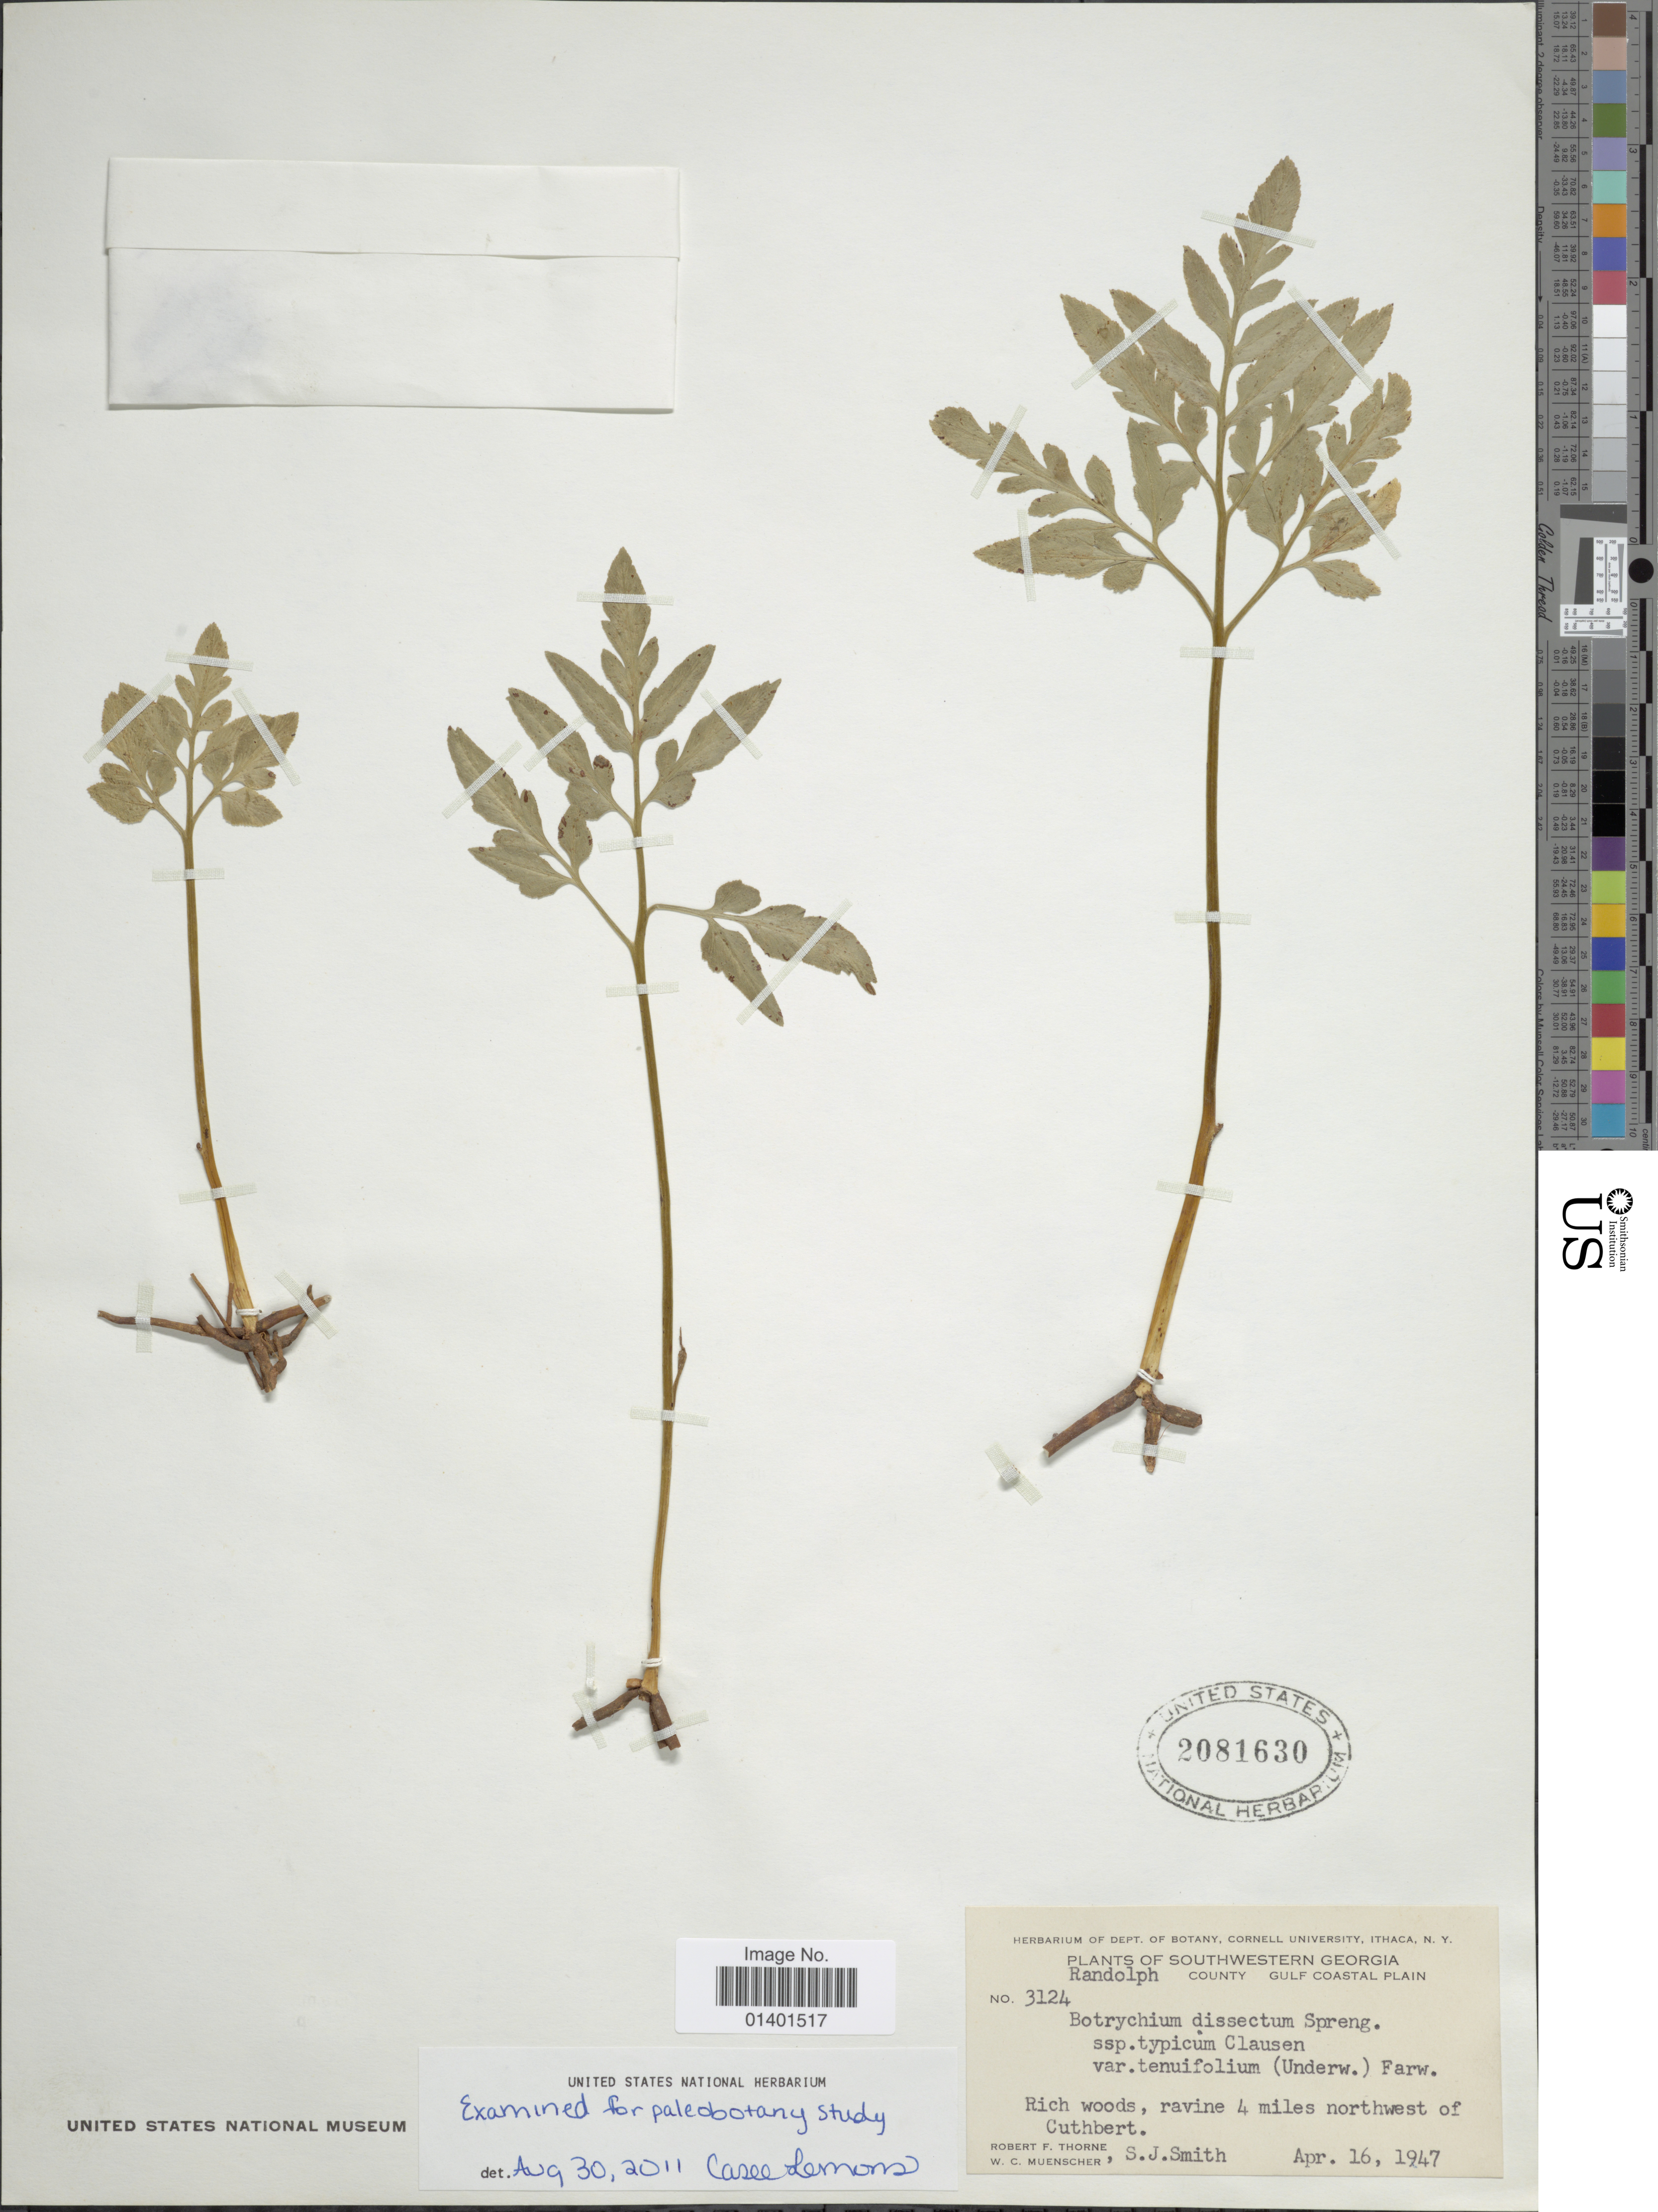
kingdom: Plantae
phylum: Tracheophyta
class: Polypodiopsida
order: Ophioglossales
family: Ophioglossaceae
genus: Botrychium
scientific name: Botrychium biternatum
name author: (Sav.) Underw.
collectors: R. F. Thorne, W. Muenscher & S. Smith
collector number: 3124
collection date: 1947-04-16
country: United States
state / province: Georgia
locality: Southwestern Georgia, Randolph County Gulf Coastal Plain. Ravine 4 miles northwest of Cuthbert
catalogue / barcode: US 2081630